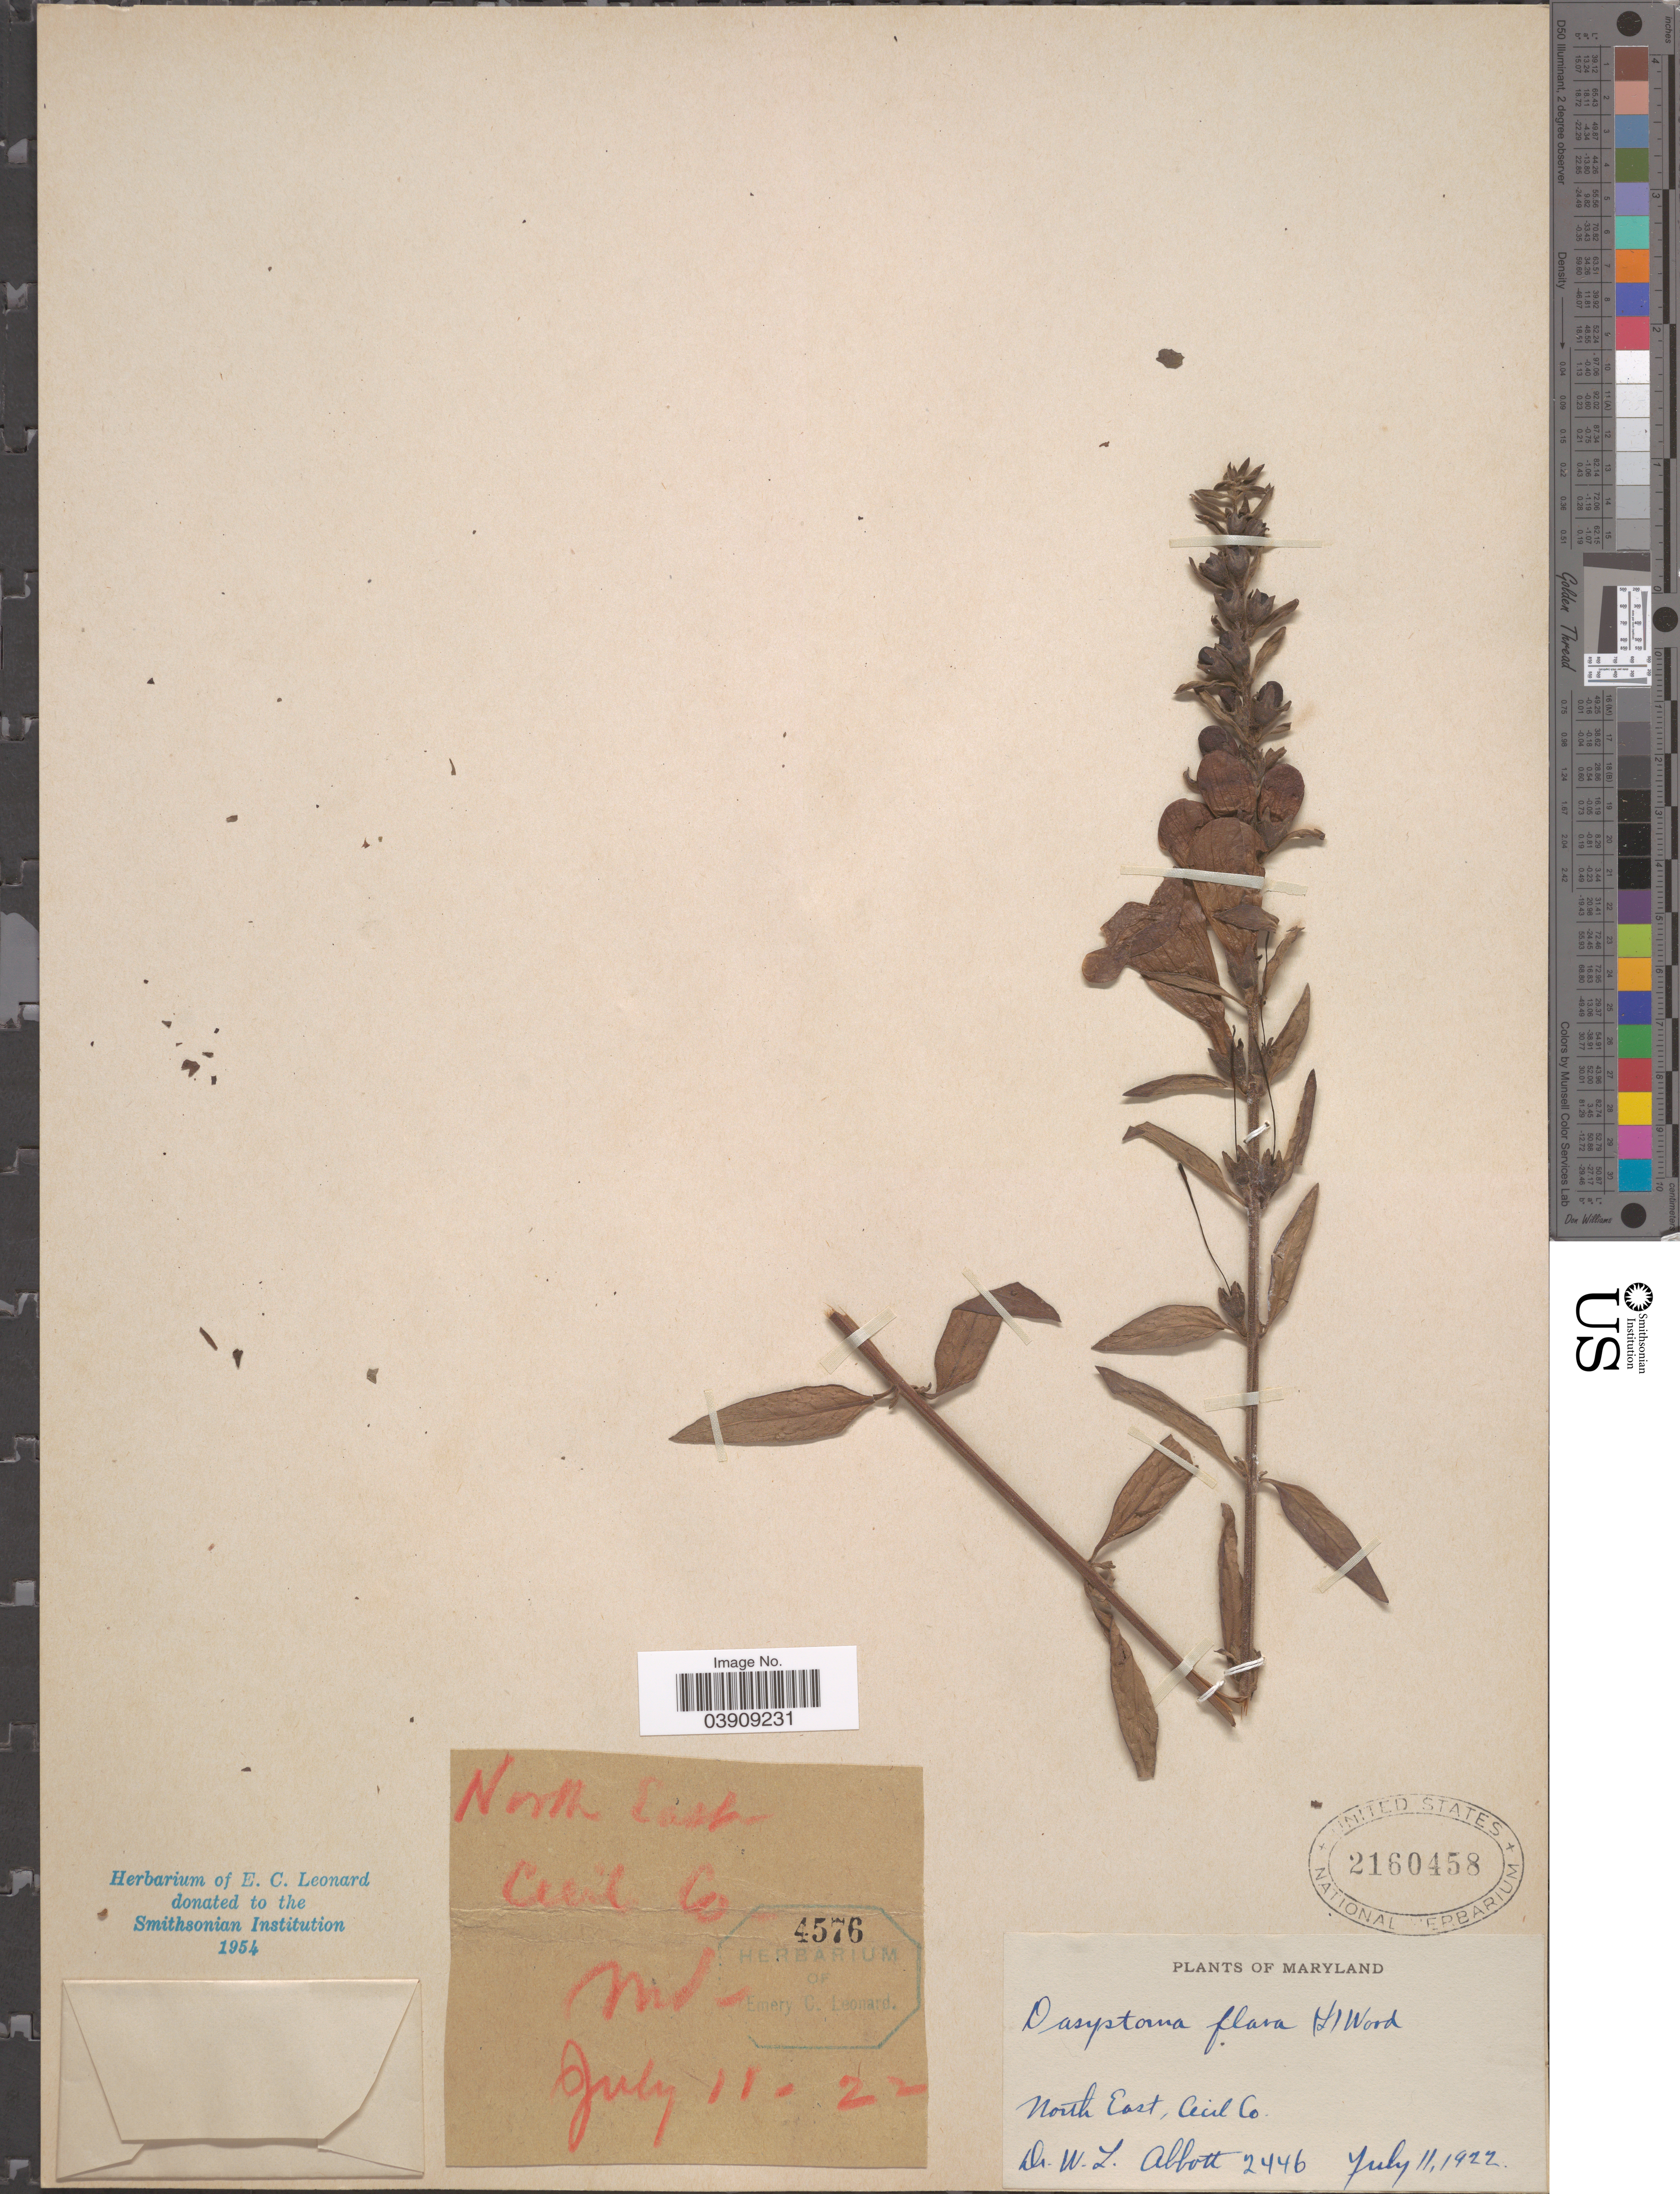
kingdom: Plantae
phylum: Tracheophyta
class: Magnoliopsida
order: Lamiales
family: Orobanchaceae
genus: Aureolaria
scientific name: Aureolaria flava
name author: (L.) Farw.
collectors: W. L. Abbott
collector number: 2446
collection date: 1922-07-11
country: United States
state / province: Maryland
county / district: Cecil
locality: North East, Cecil Co.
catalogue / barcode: US 2160458